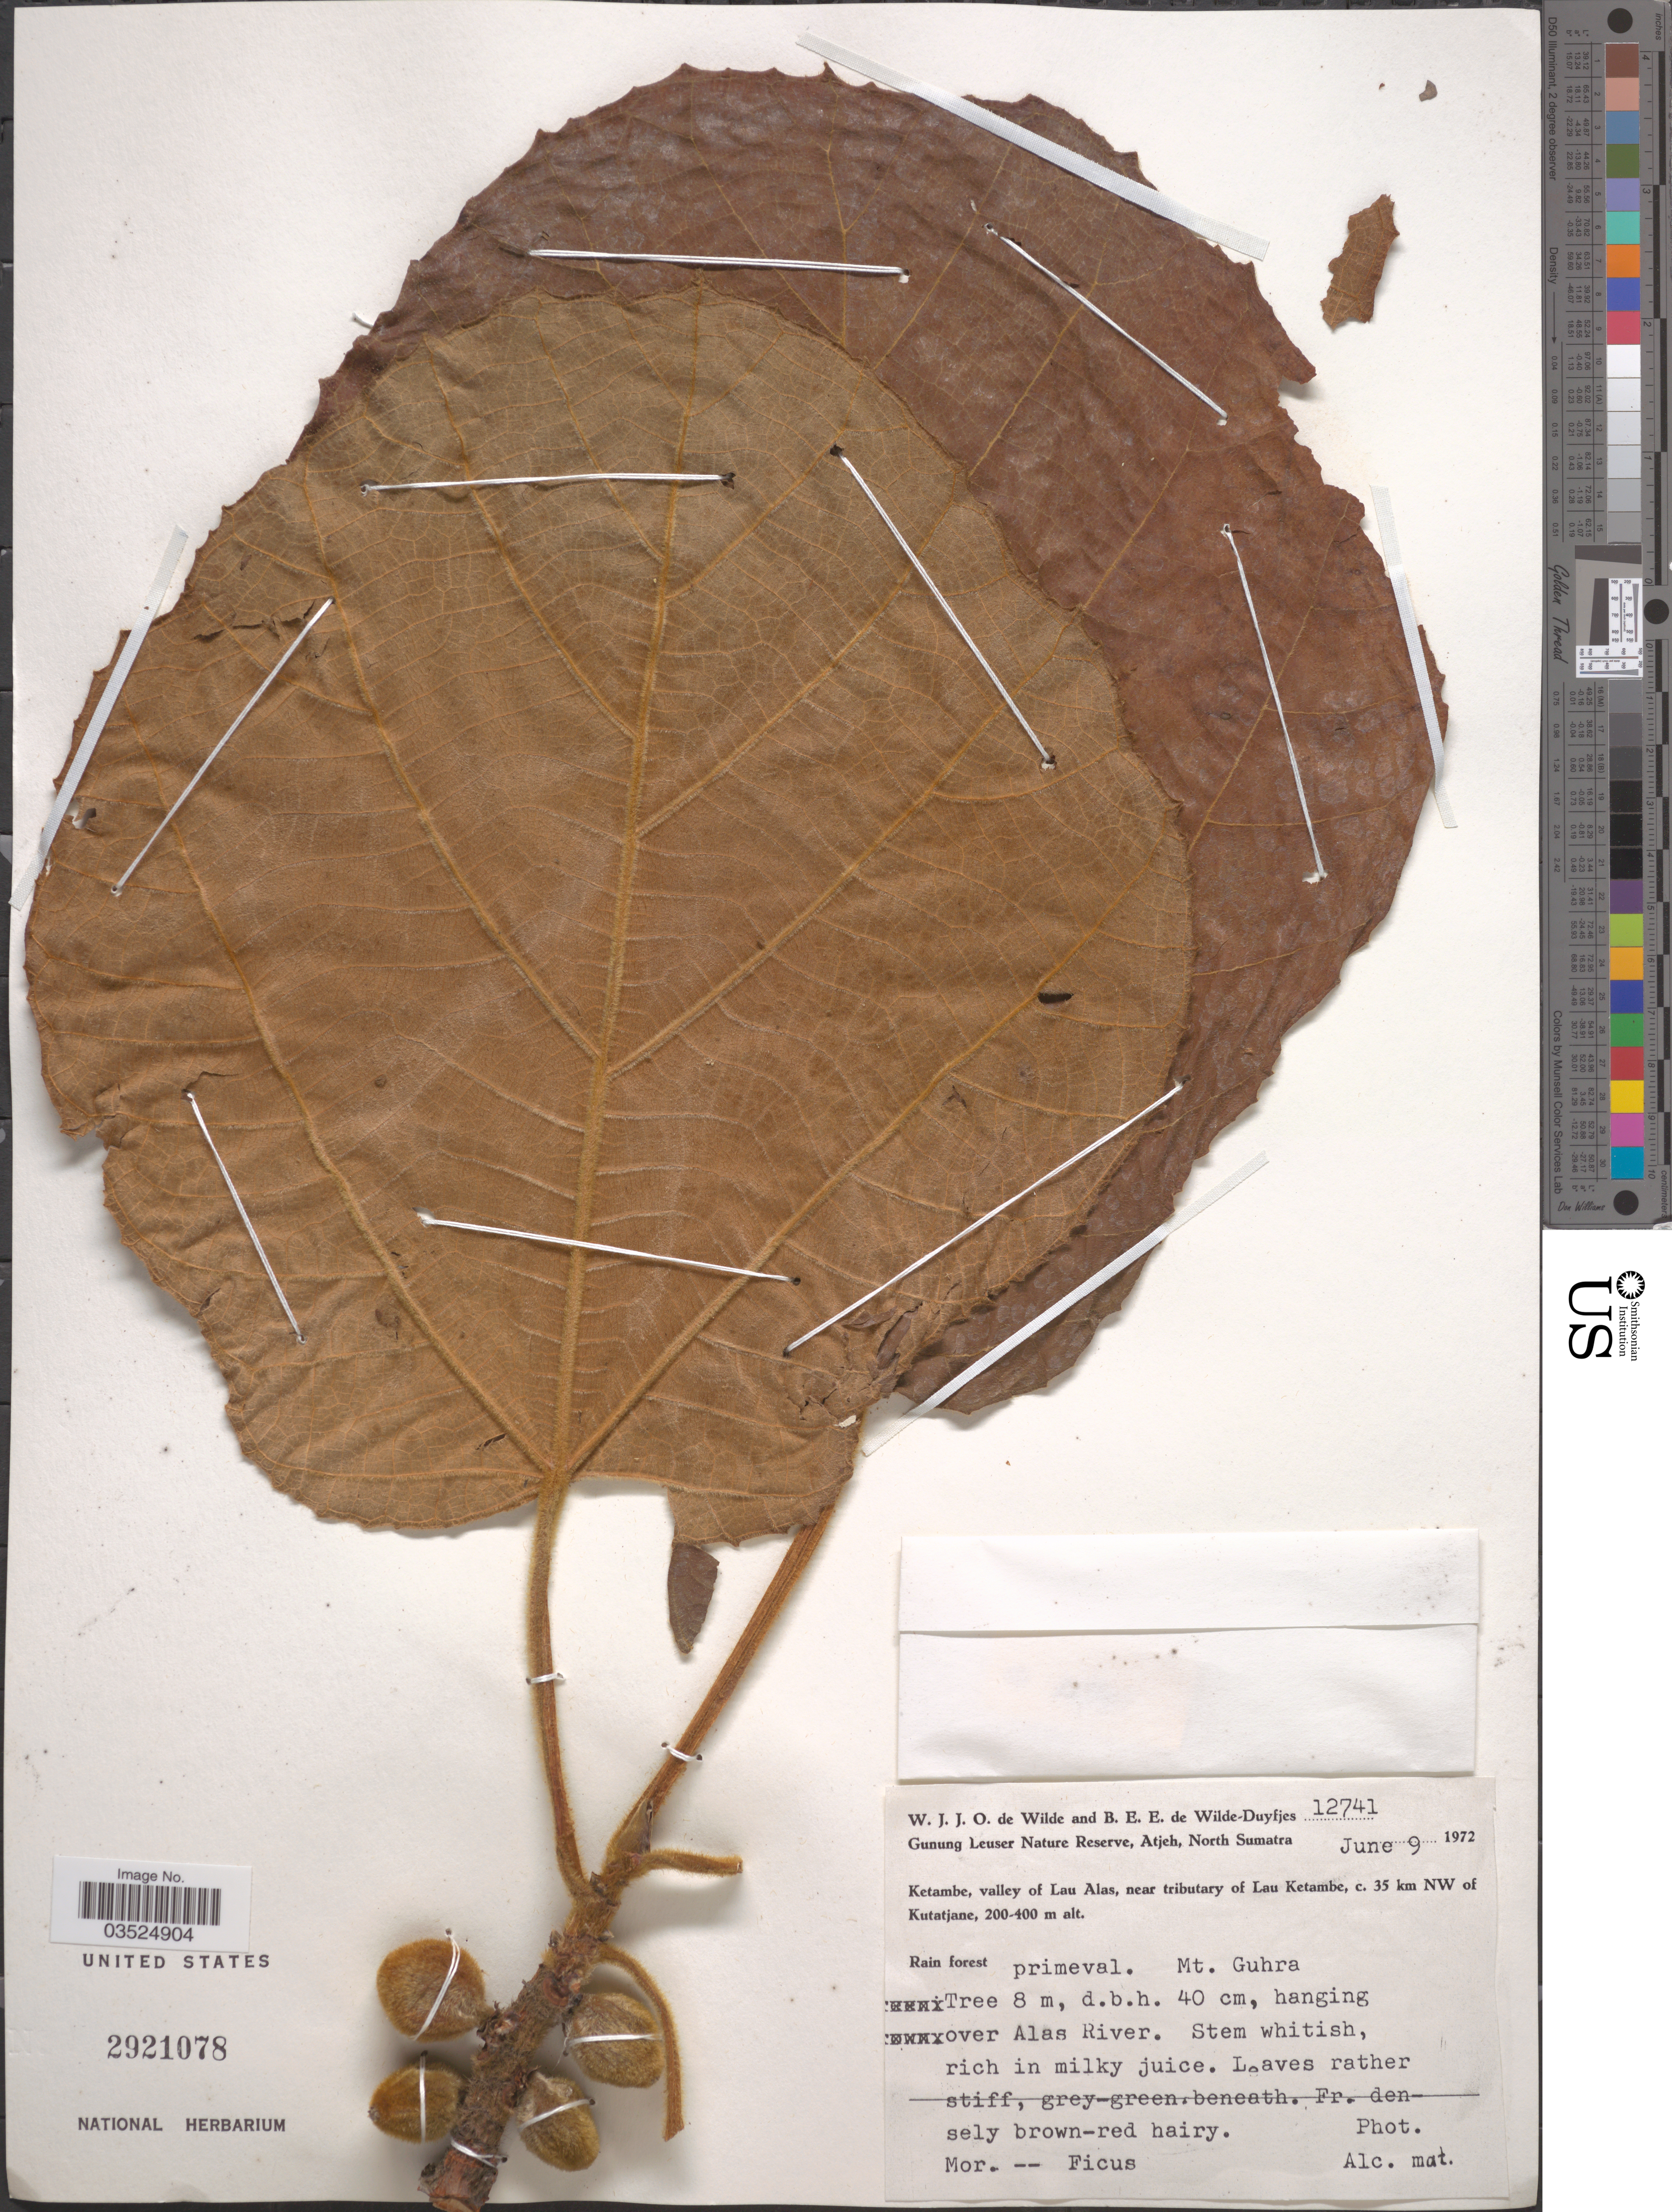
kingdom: Plantae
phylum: Tracheophyta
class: Magnoliopsida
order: Rosales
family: Moraceae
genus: Ficus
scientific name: Ficus sp.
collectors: W. J. de Wilde & B. E. de Wilde-Duyfjes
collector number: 12741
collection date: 1972-06-09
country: Indonesia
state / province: Sumatra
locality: Gunung Leuser Nature Reserve, Atjeh, North Sumatra. Ketambe, valley of Lau Alas, near tributary of Lau Ketambe, c. 35 km NW of Kutatjane. Mt. Guhra.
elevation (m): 200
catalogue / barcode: US 2921078